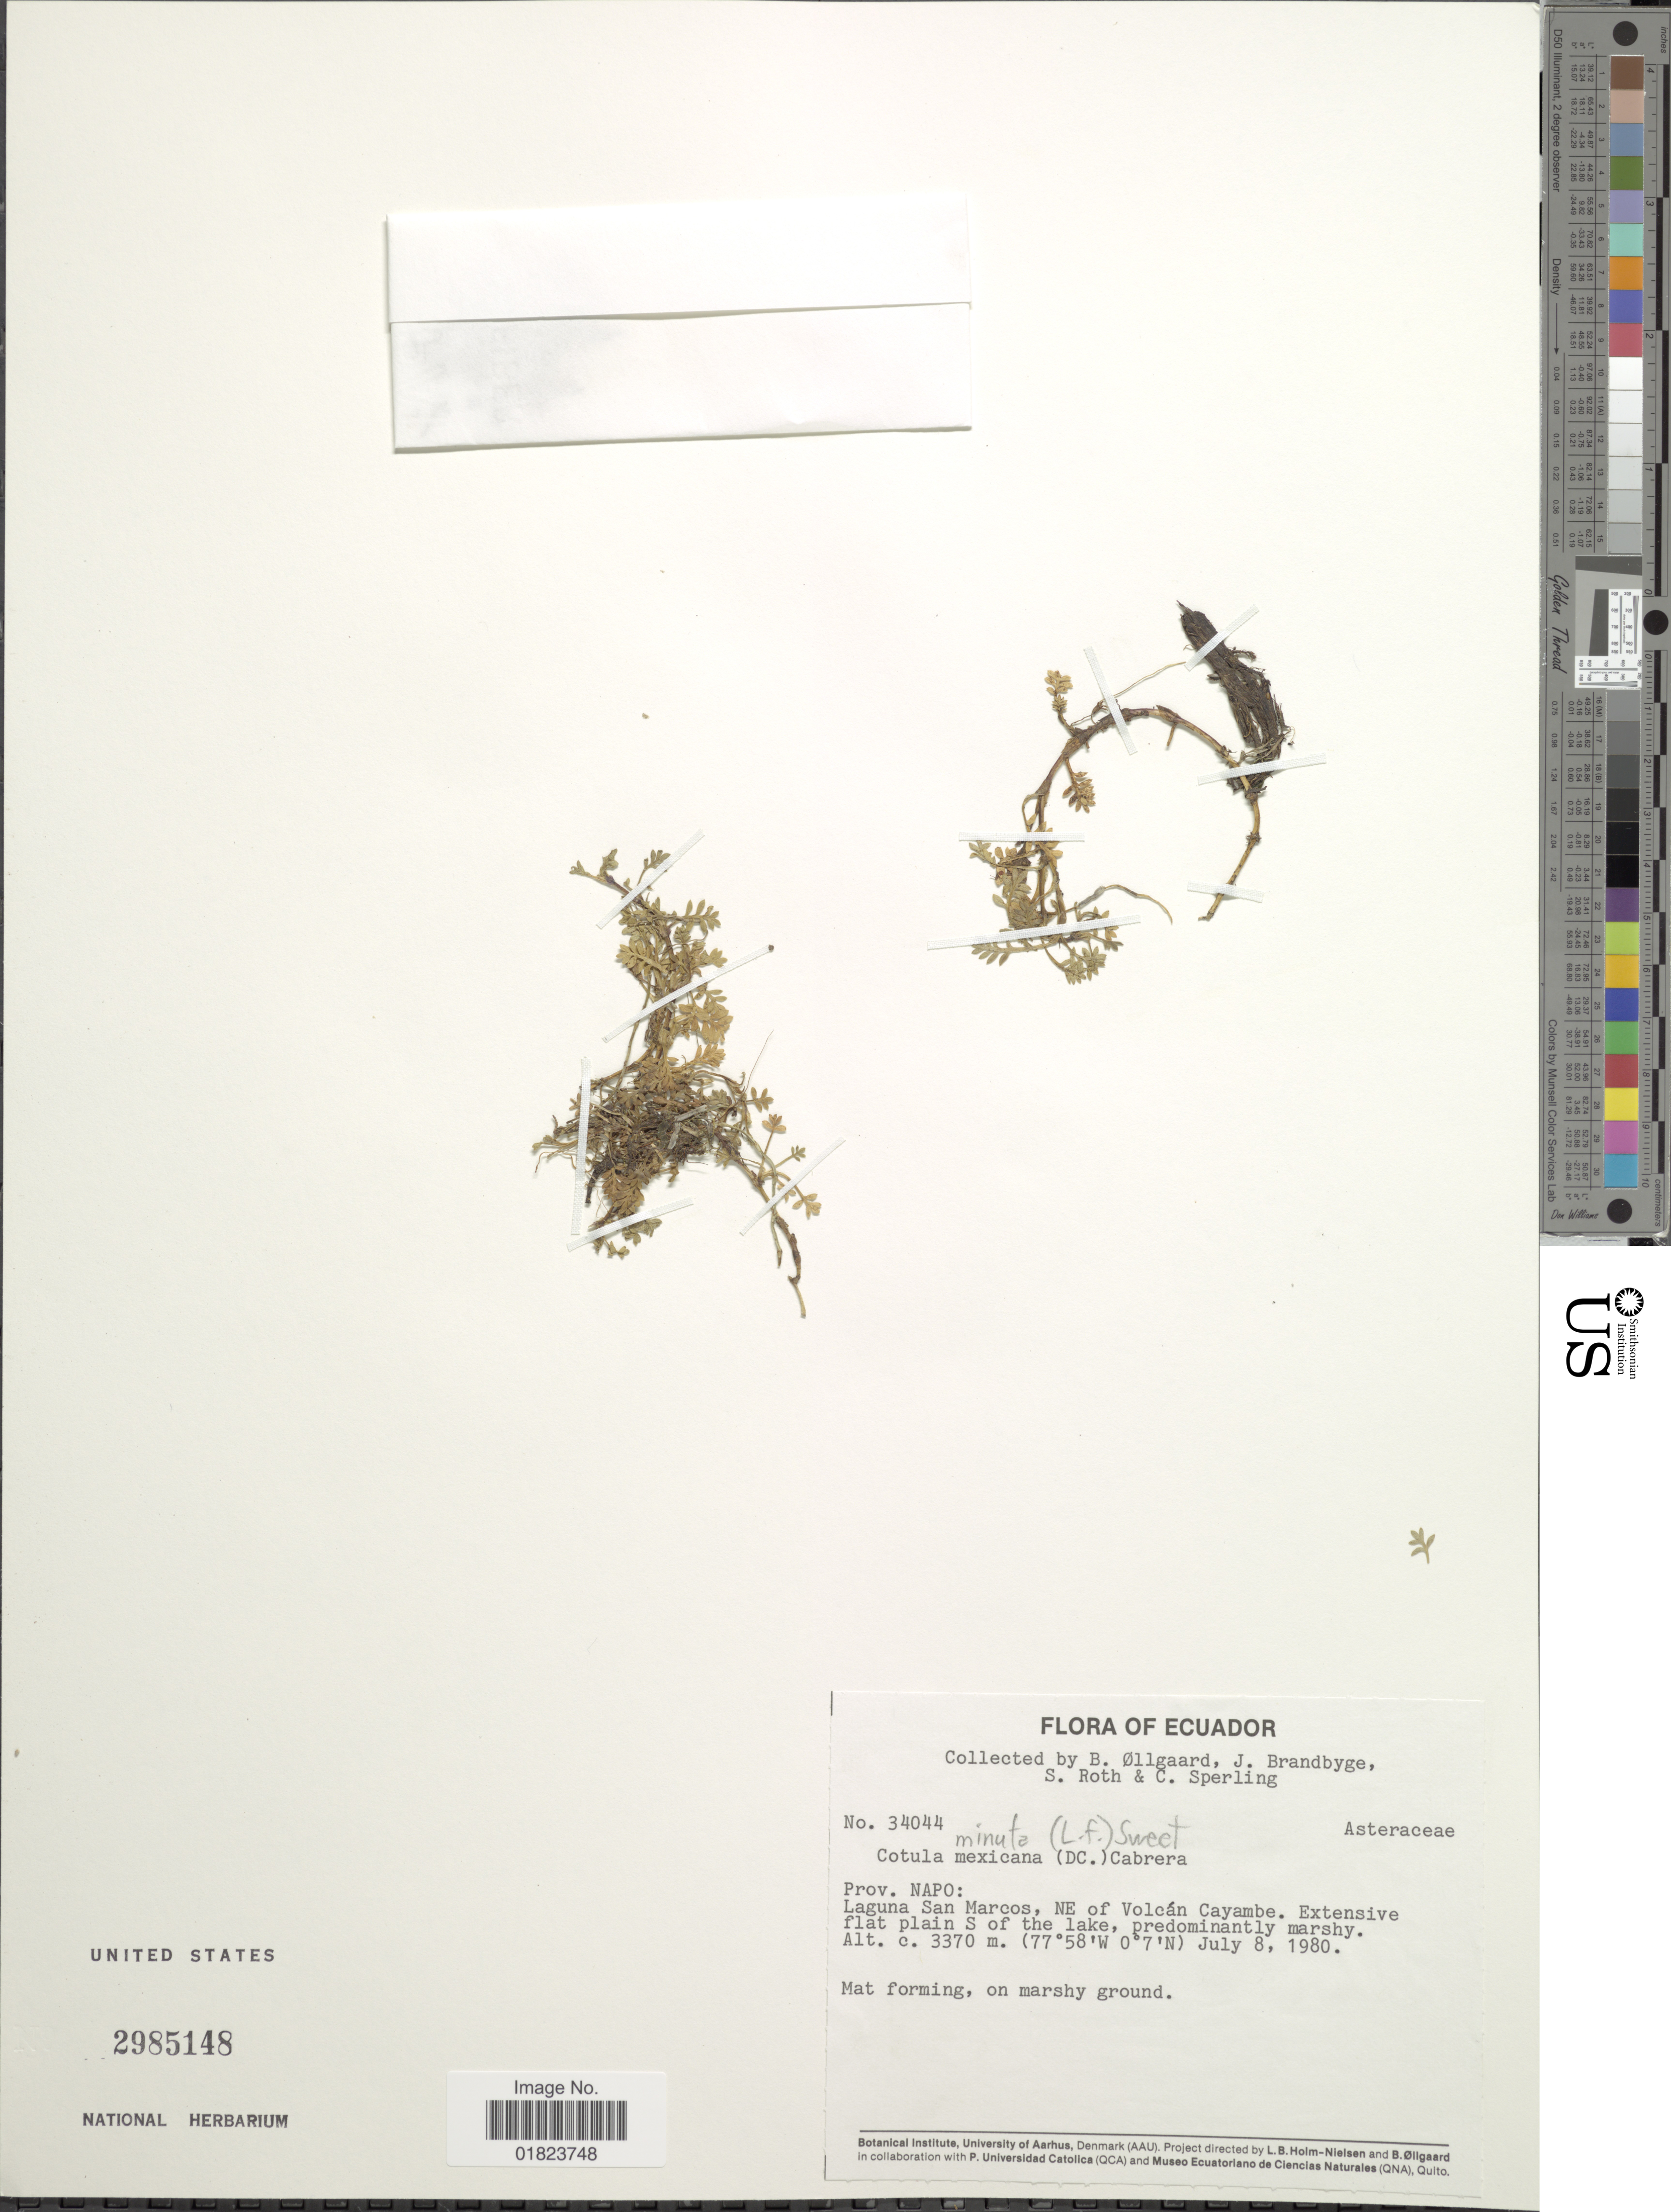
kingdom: Plantae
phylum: Tracheophyta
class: Magnoliopsida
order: Asterales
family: Asteraceae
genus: Cotula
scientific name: Cotula minuta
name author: G. Forst.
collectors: B. Øllgaard, J. Brandbyge, S. Roth & C. Sperling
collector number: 34044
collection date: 1980-07-08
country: Ecuador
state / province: Napo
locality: Prov. Napo: Laguna San Marcos, NE of Volcan Cayambe. Extensive flat plain S of the lake, predominantly marshy.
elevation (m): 3370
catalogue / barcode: US 2985148